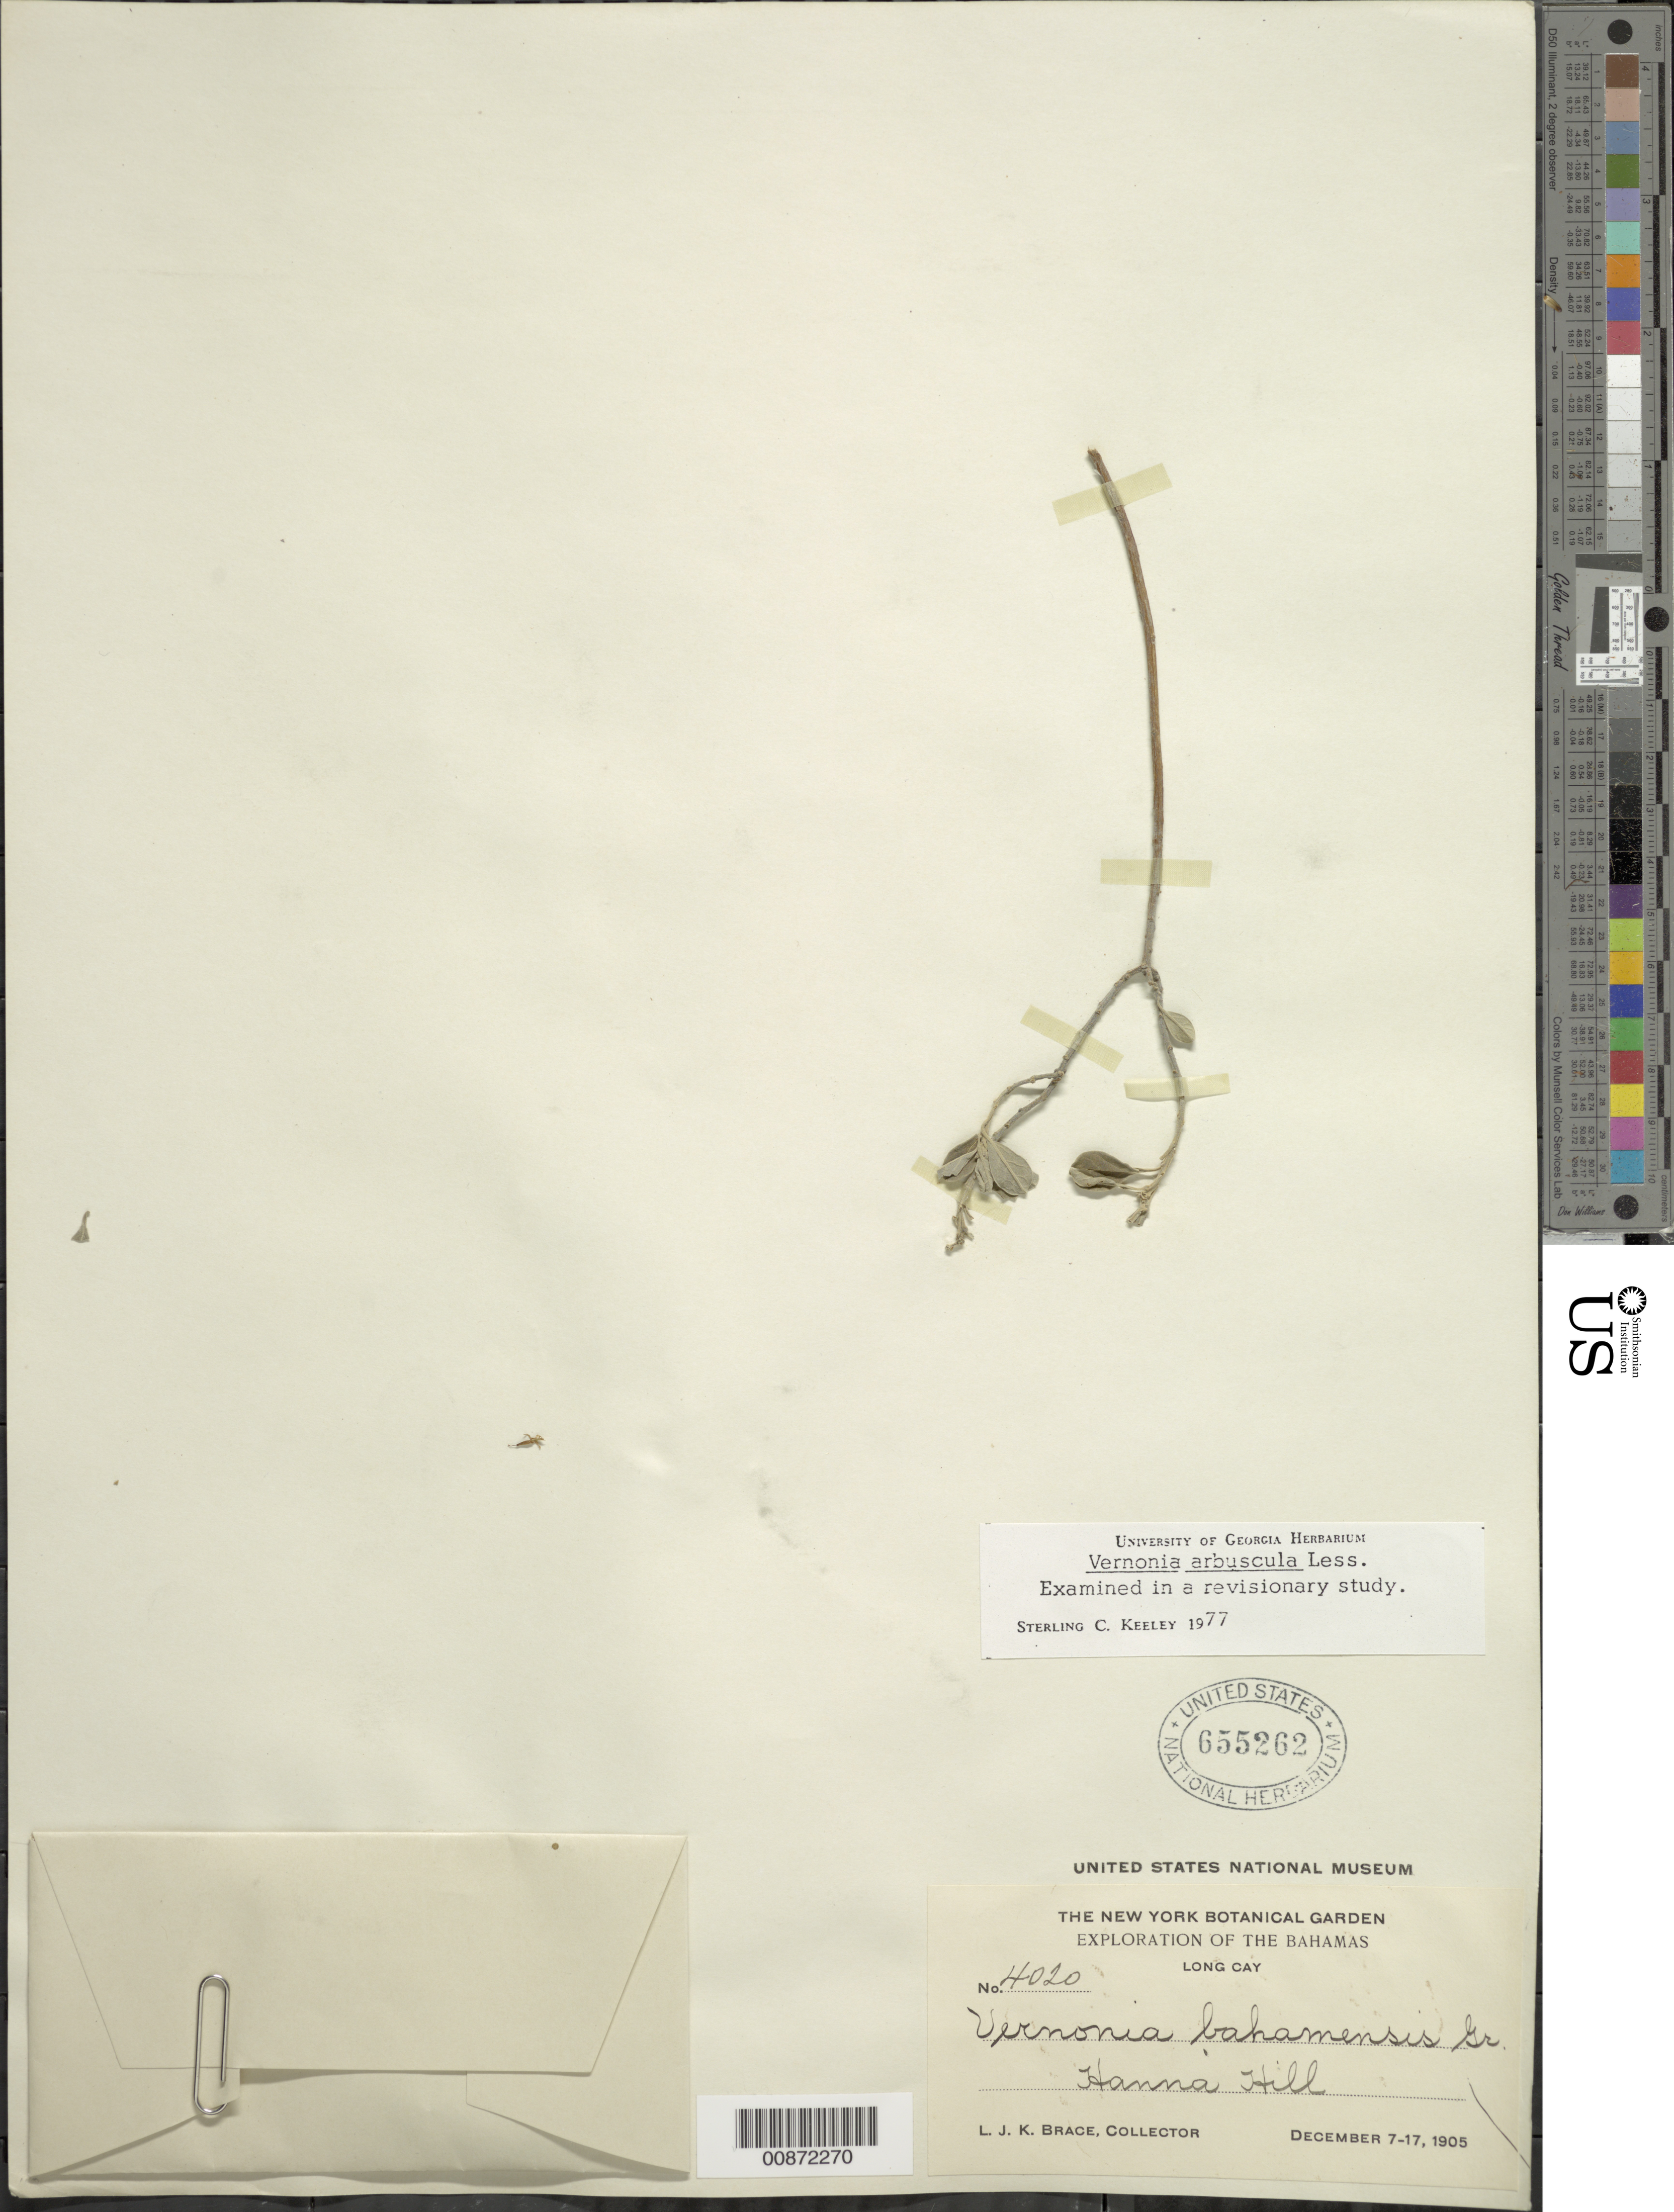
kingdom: Plantae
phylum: Tracheophyta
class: Magnoliopsida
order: Asterales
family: Asteraceae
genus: Lepidaploa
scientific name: Lepidaploa arbuscula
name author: (Less.) H. Rob.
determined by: Keeley, S. C.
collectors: L. J. K. Brace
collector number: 4020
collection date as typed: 07 Dec 1905 to 17 Dec 1905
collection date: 1905-12-07/1905-12-17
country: Bahamas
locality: Long Cay. Hana Hill.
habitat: Hill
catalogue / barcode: US 655262